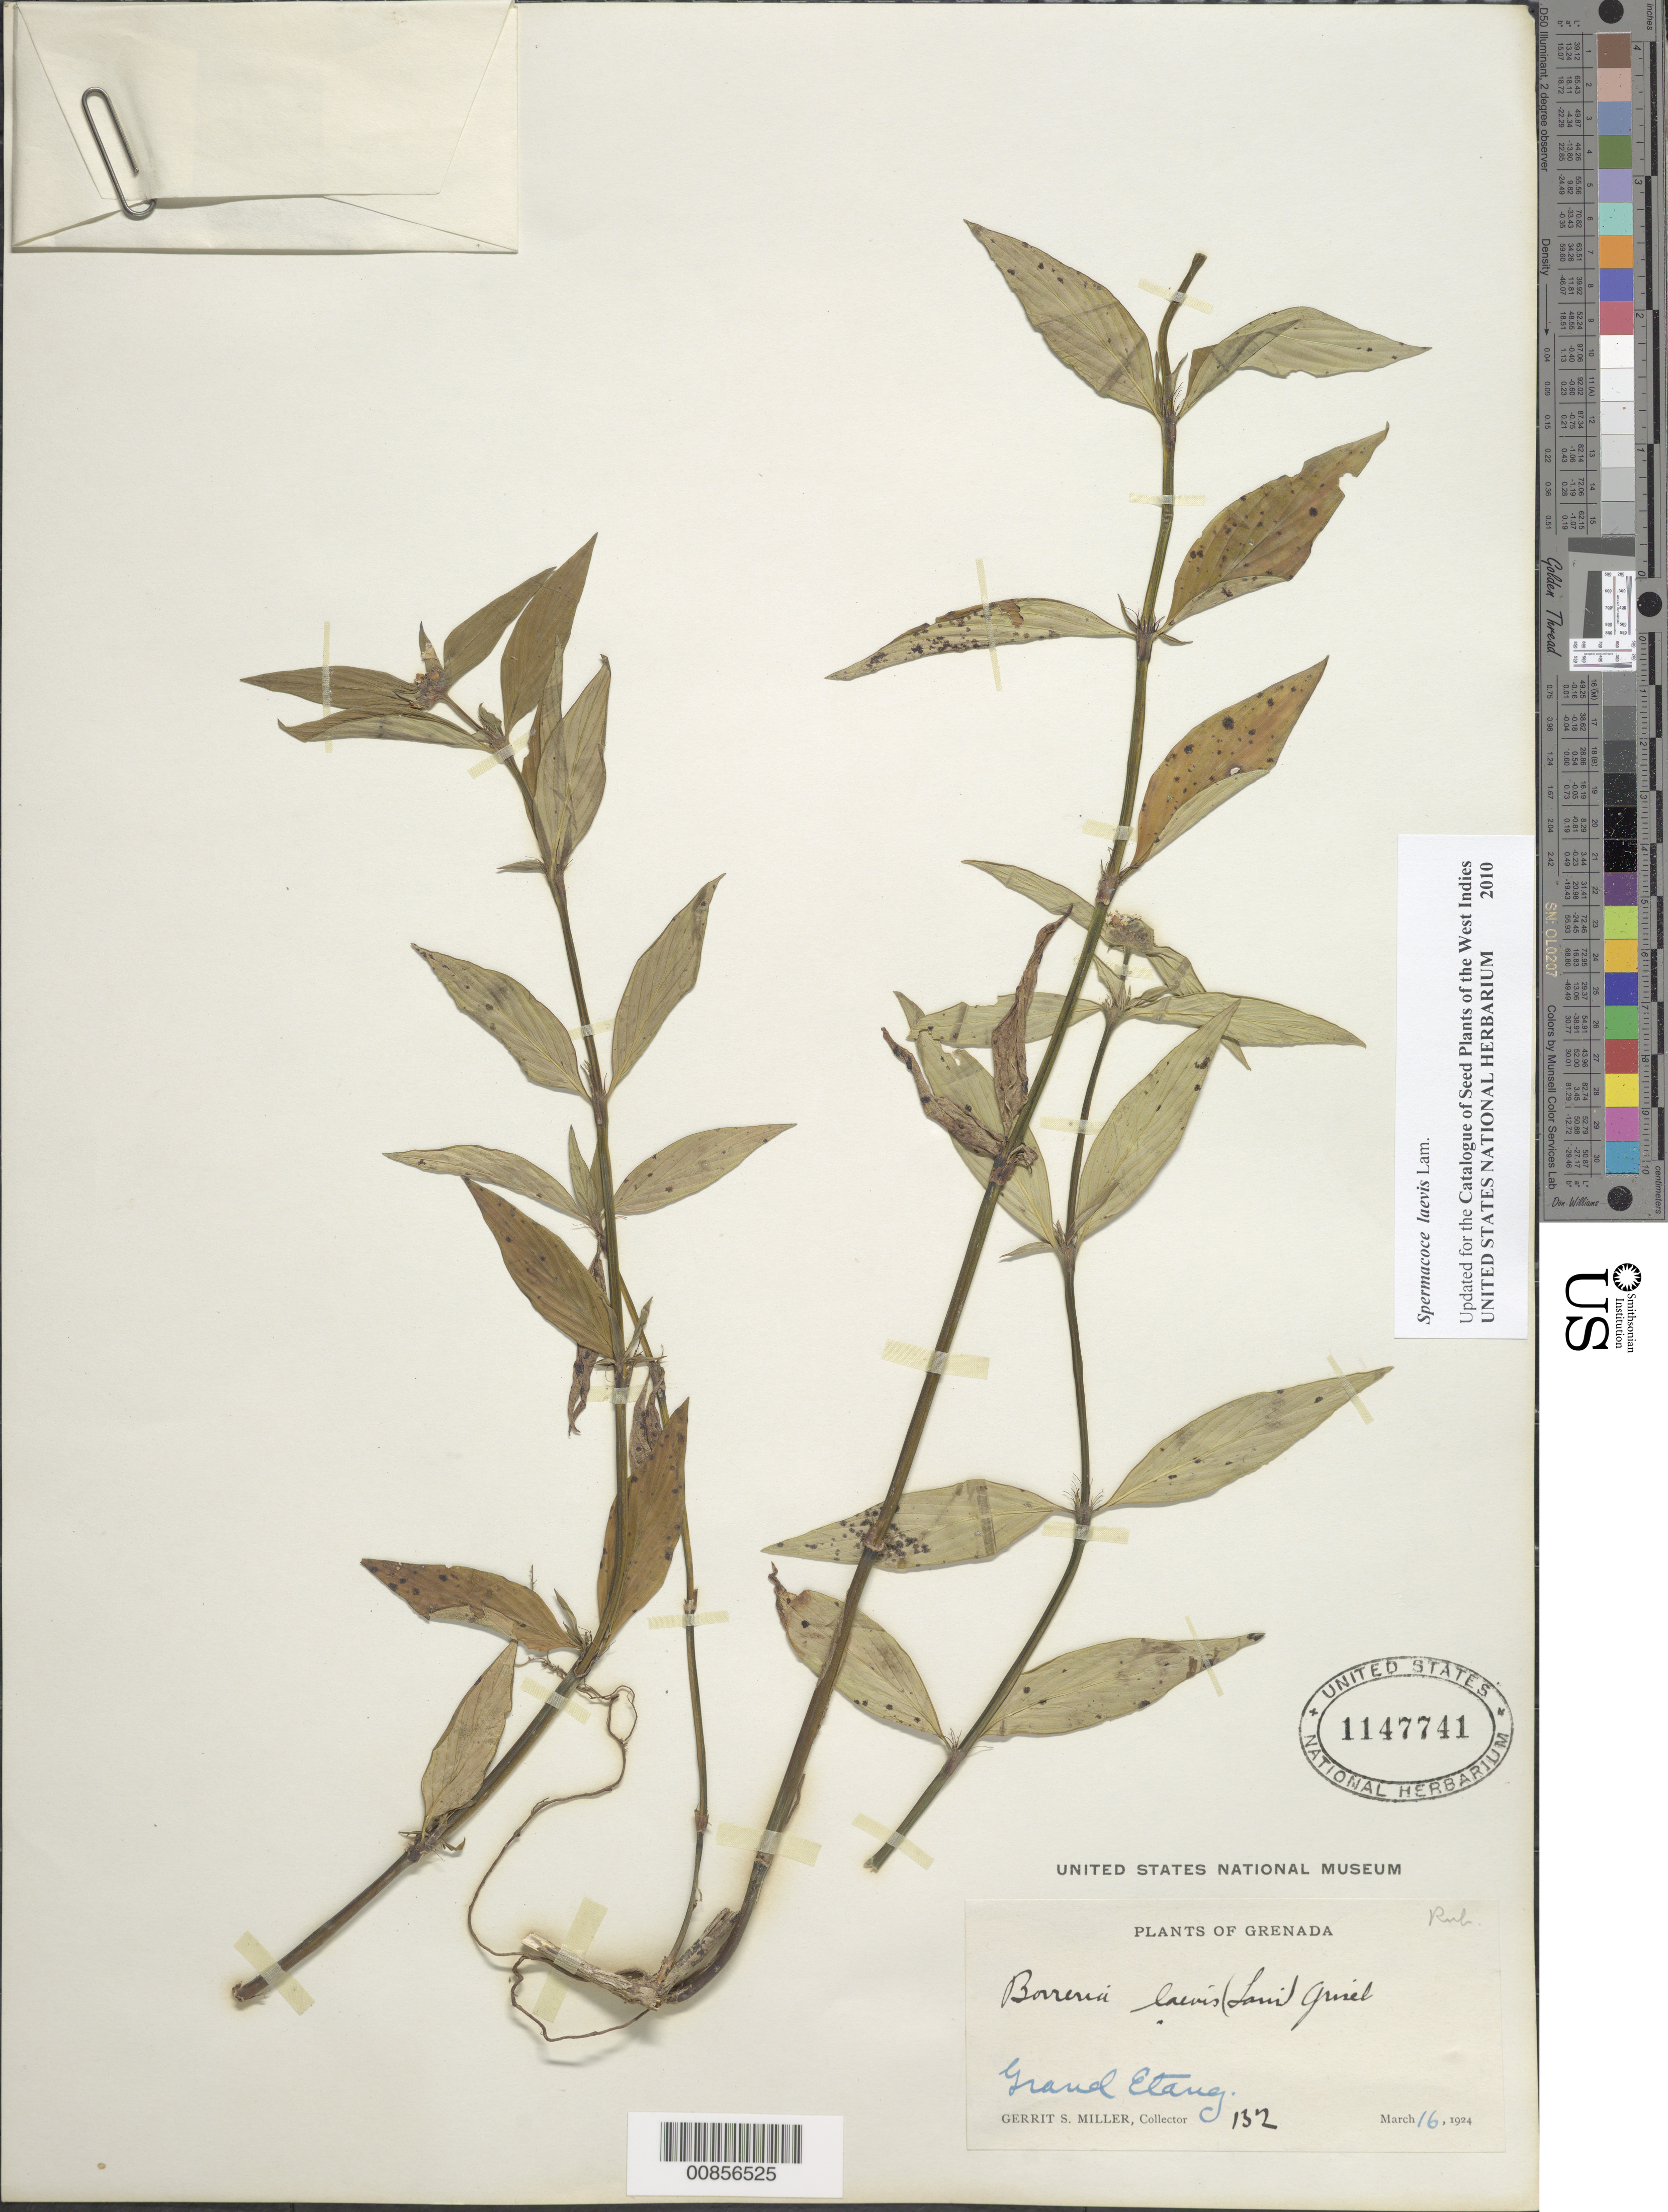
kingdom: Plantae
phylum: Tracheophyta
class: Magnoliopsida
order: Gentianales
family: Rubiaceae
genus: Spermacoce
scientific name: Spermacoce laevis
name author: Lam.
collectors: G. S. Miller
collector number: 132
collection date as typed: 16 Mar 1924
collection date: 1924-03-16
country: Grenada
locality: Grand Etang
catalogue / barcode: US 1147741